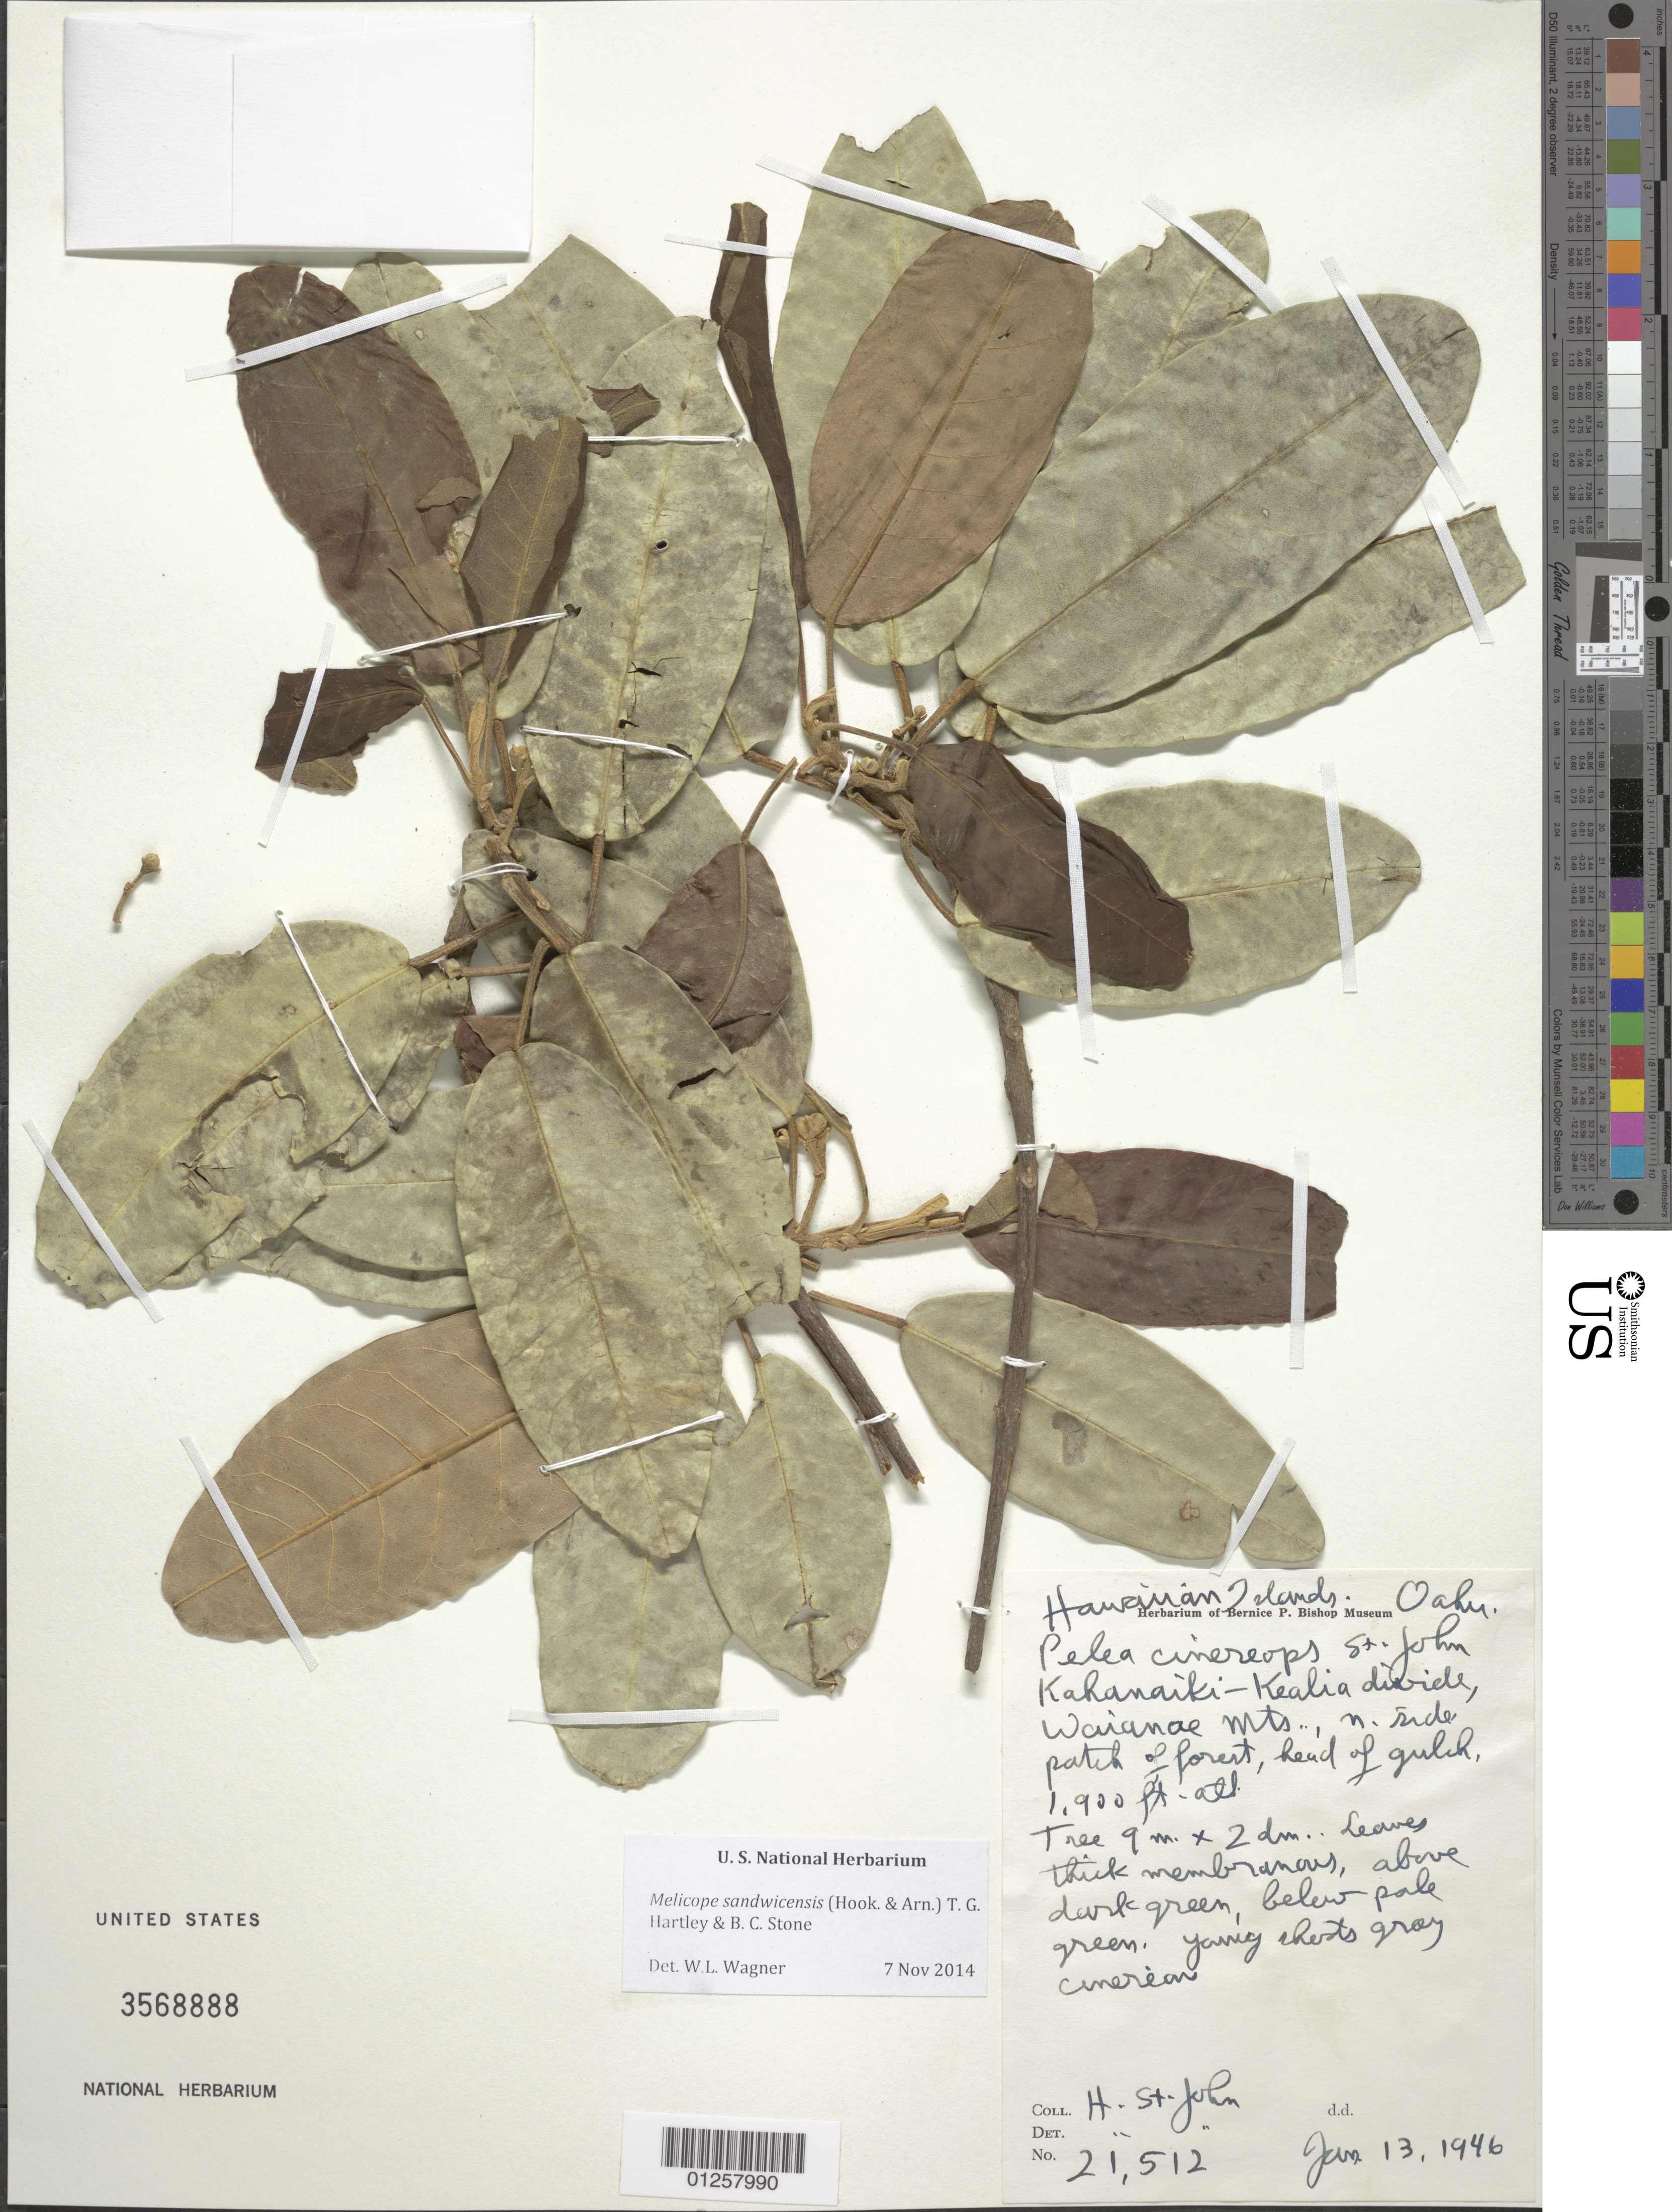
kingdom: Plantae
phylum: Tracheophyta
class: Magnoliopsida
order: Sapindales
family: Rutaceae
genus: Melicope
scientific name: Melicope sandwicensis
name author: (Hook. & Arn.) T.G. Hartley & B.C. Stone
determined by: Wagner, W. L., (BOT), Smithsonian Institution - National Museum of Natural History (UNITED STATES)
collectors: H. St. John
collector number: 21512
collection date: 1946-01-13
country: United States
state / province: Hawaii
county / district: Honolulu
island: Oahu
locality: Kahanaiki-Kealia divide, Waianae Mtns. N. side patch of forest, head of gulch.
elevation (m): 579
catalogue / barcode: US 3568888